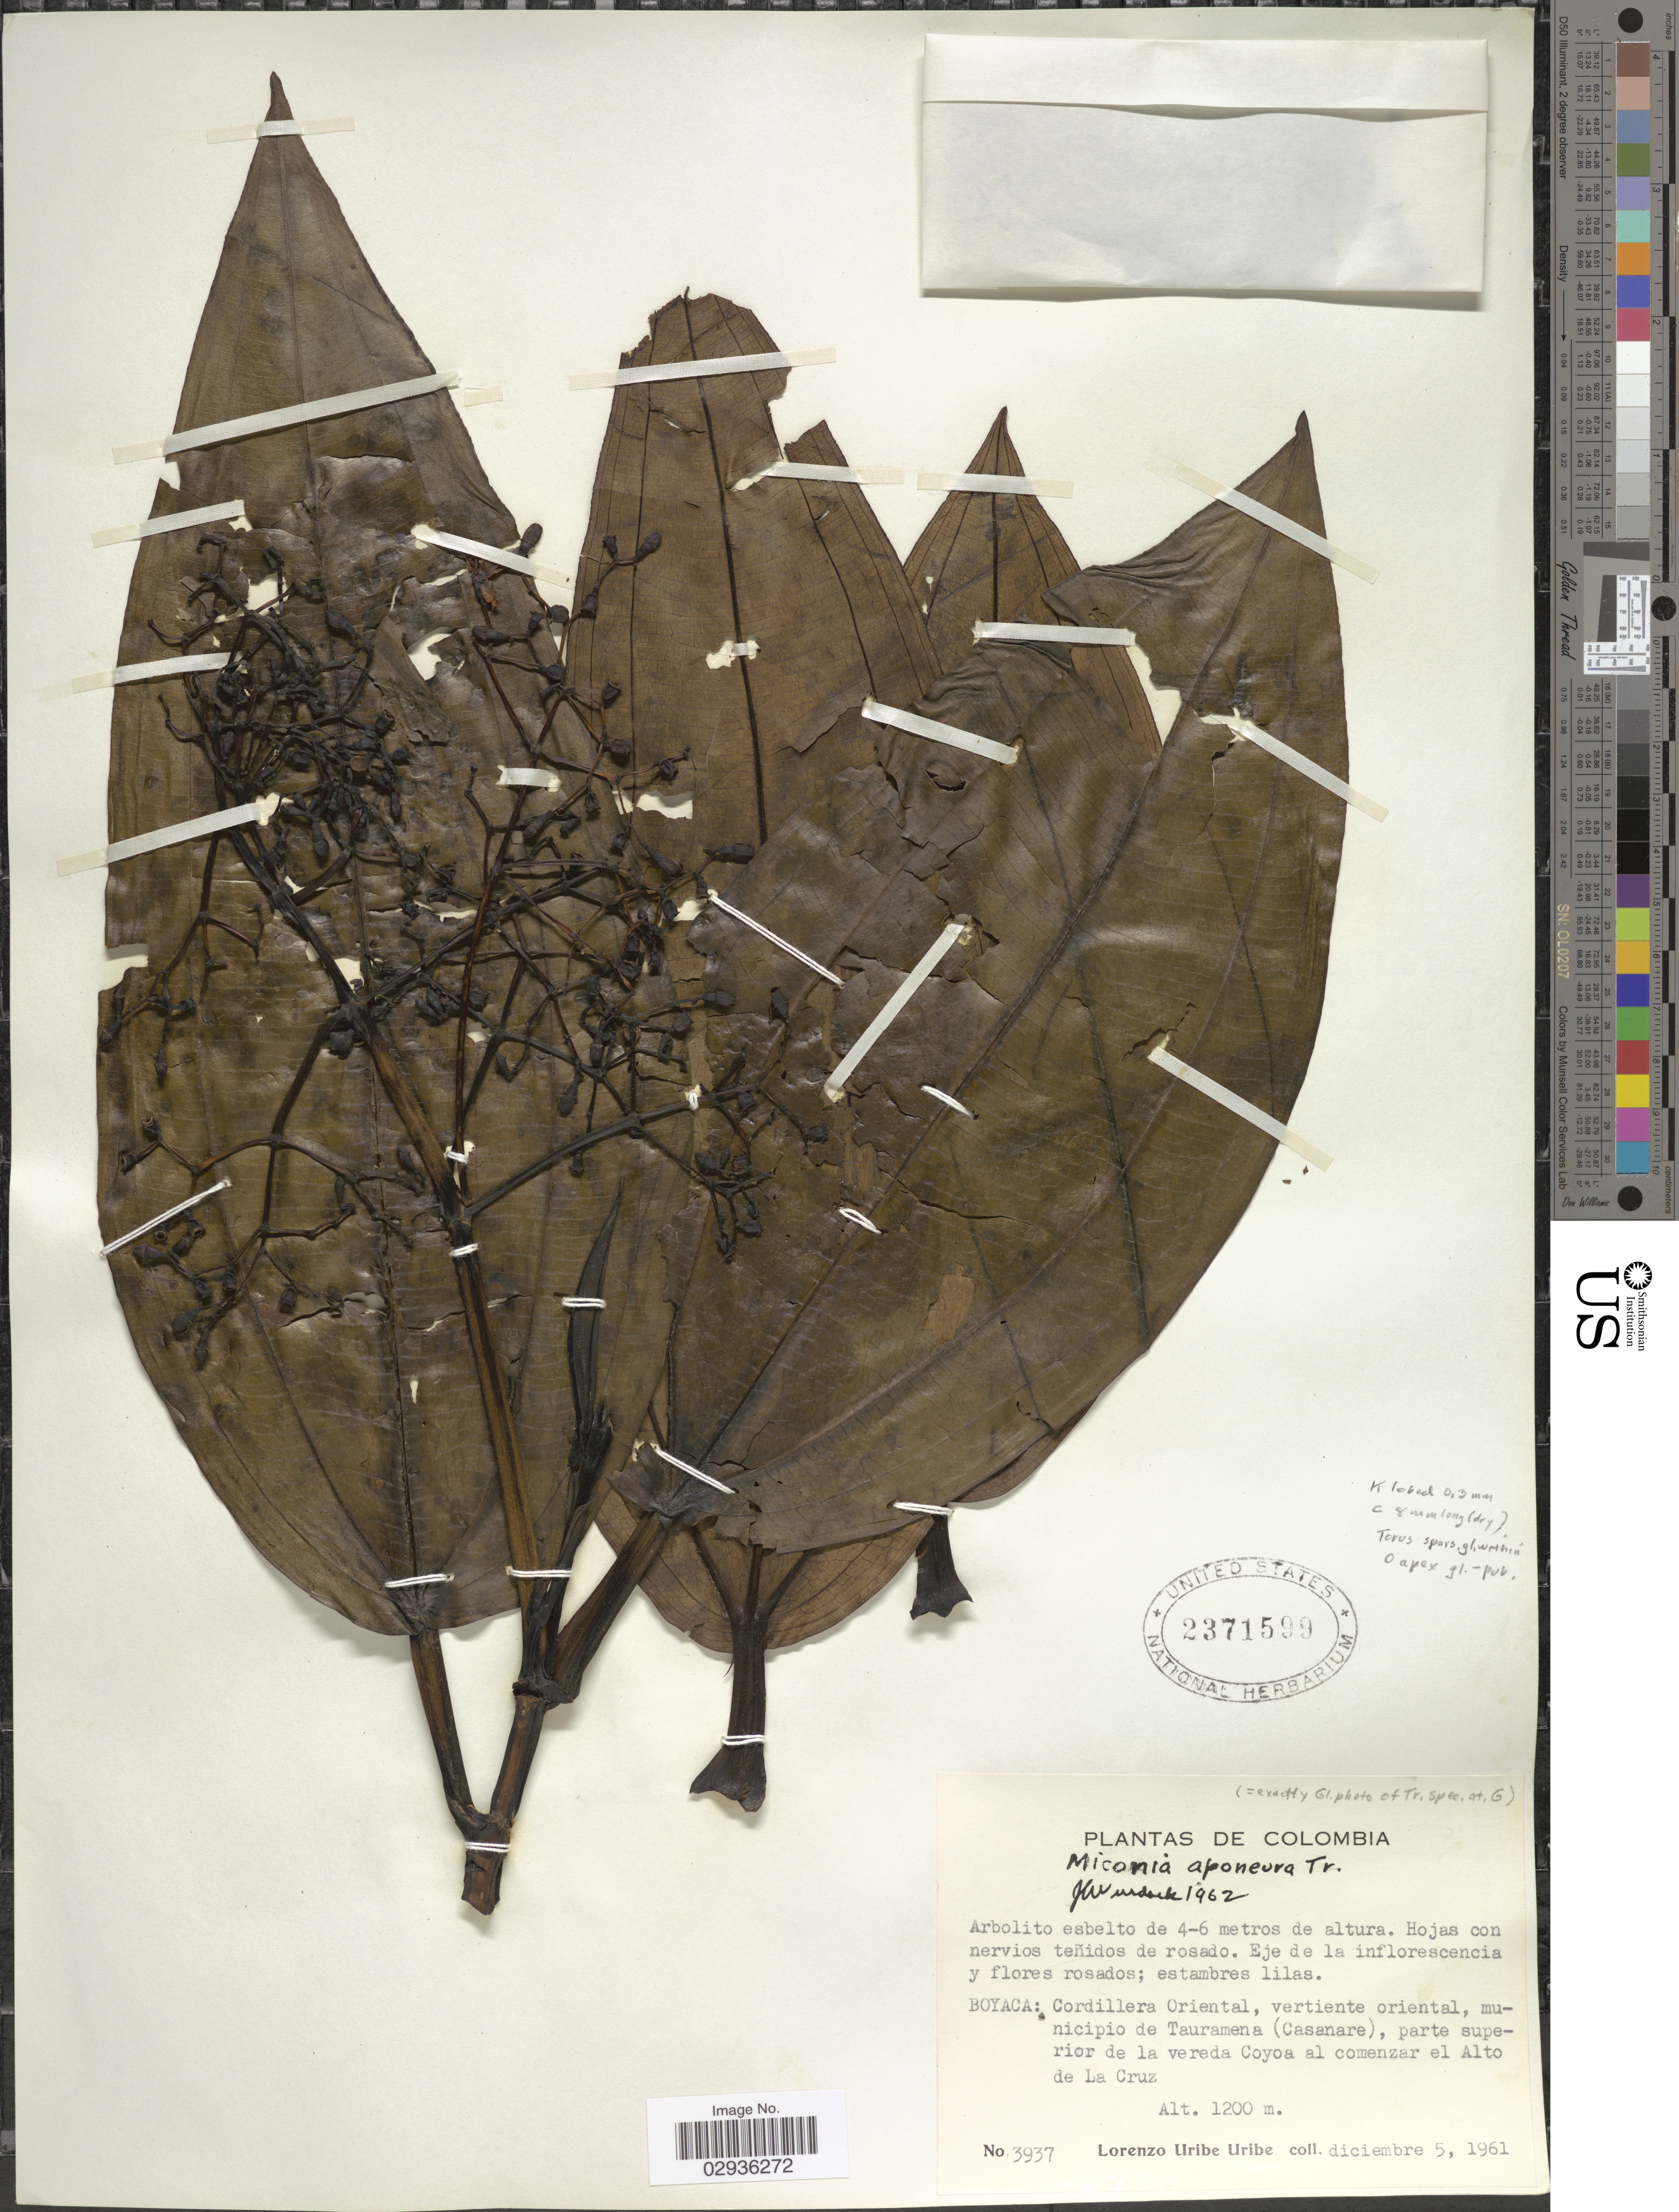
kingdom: Plantae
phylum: Tracheophyta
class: Magnoliopsida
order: Myrtales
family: Melastomataceae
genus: Miconia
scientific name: Miconia aponeura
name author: Triana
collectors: L. Uribe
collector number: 3937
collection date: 1961-12-05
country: Colombia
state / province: Boyacá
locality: Cordillera Oriental, vertiente oriental, municipio de Tauramena (Casanare), parte superior de la vereda Coyoa al comenzar el Alto de La Cruz.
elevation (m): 1200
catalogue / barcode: US 2371599